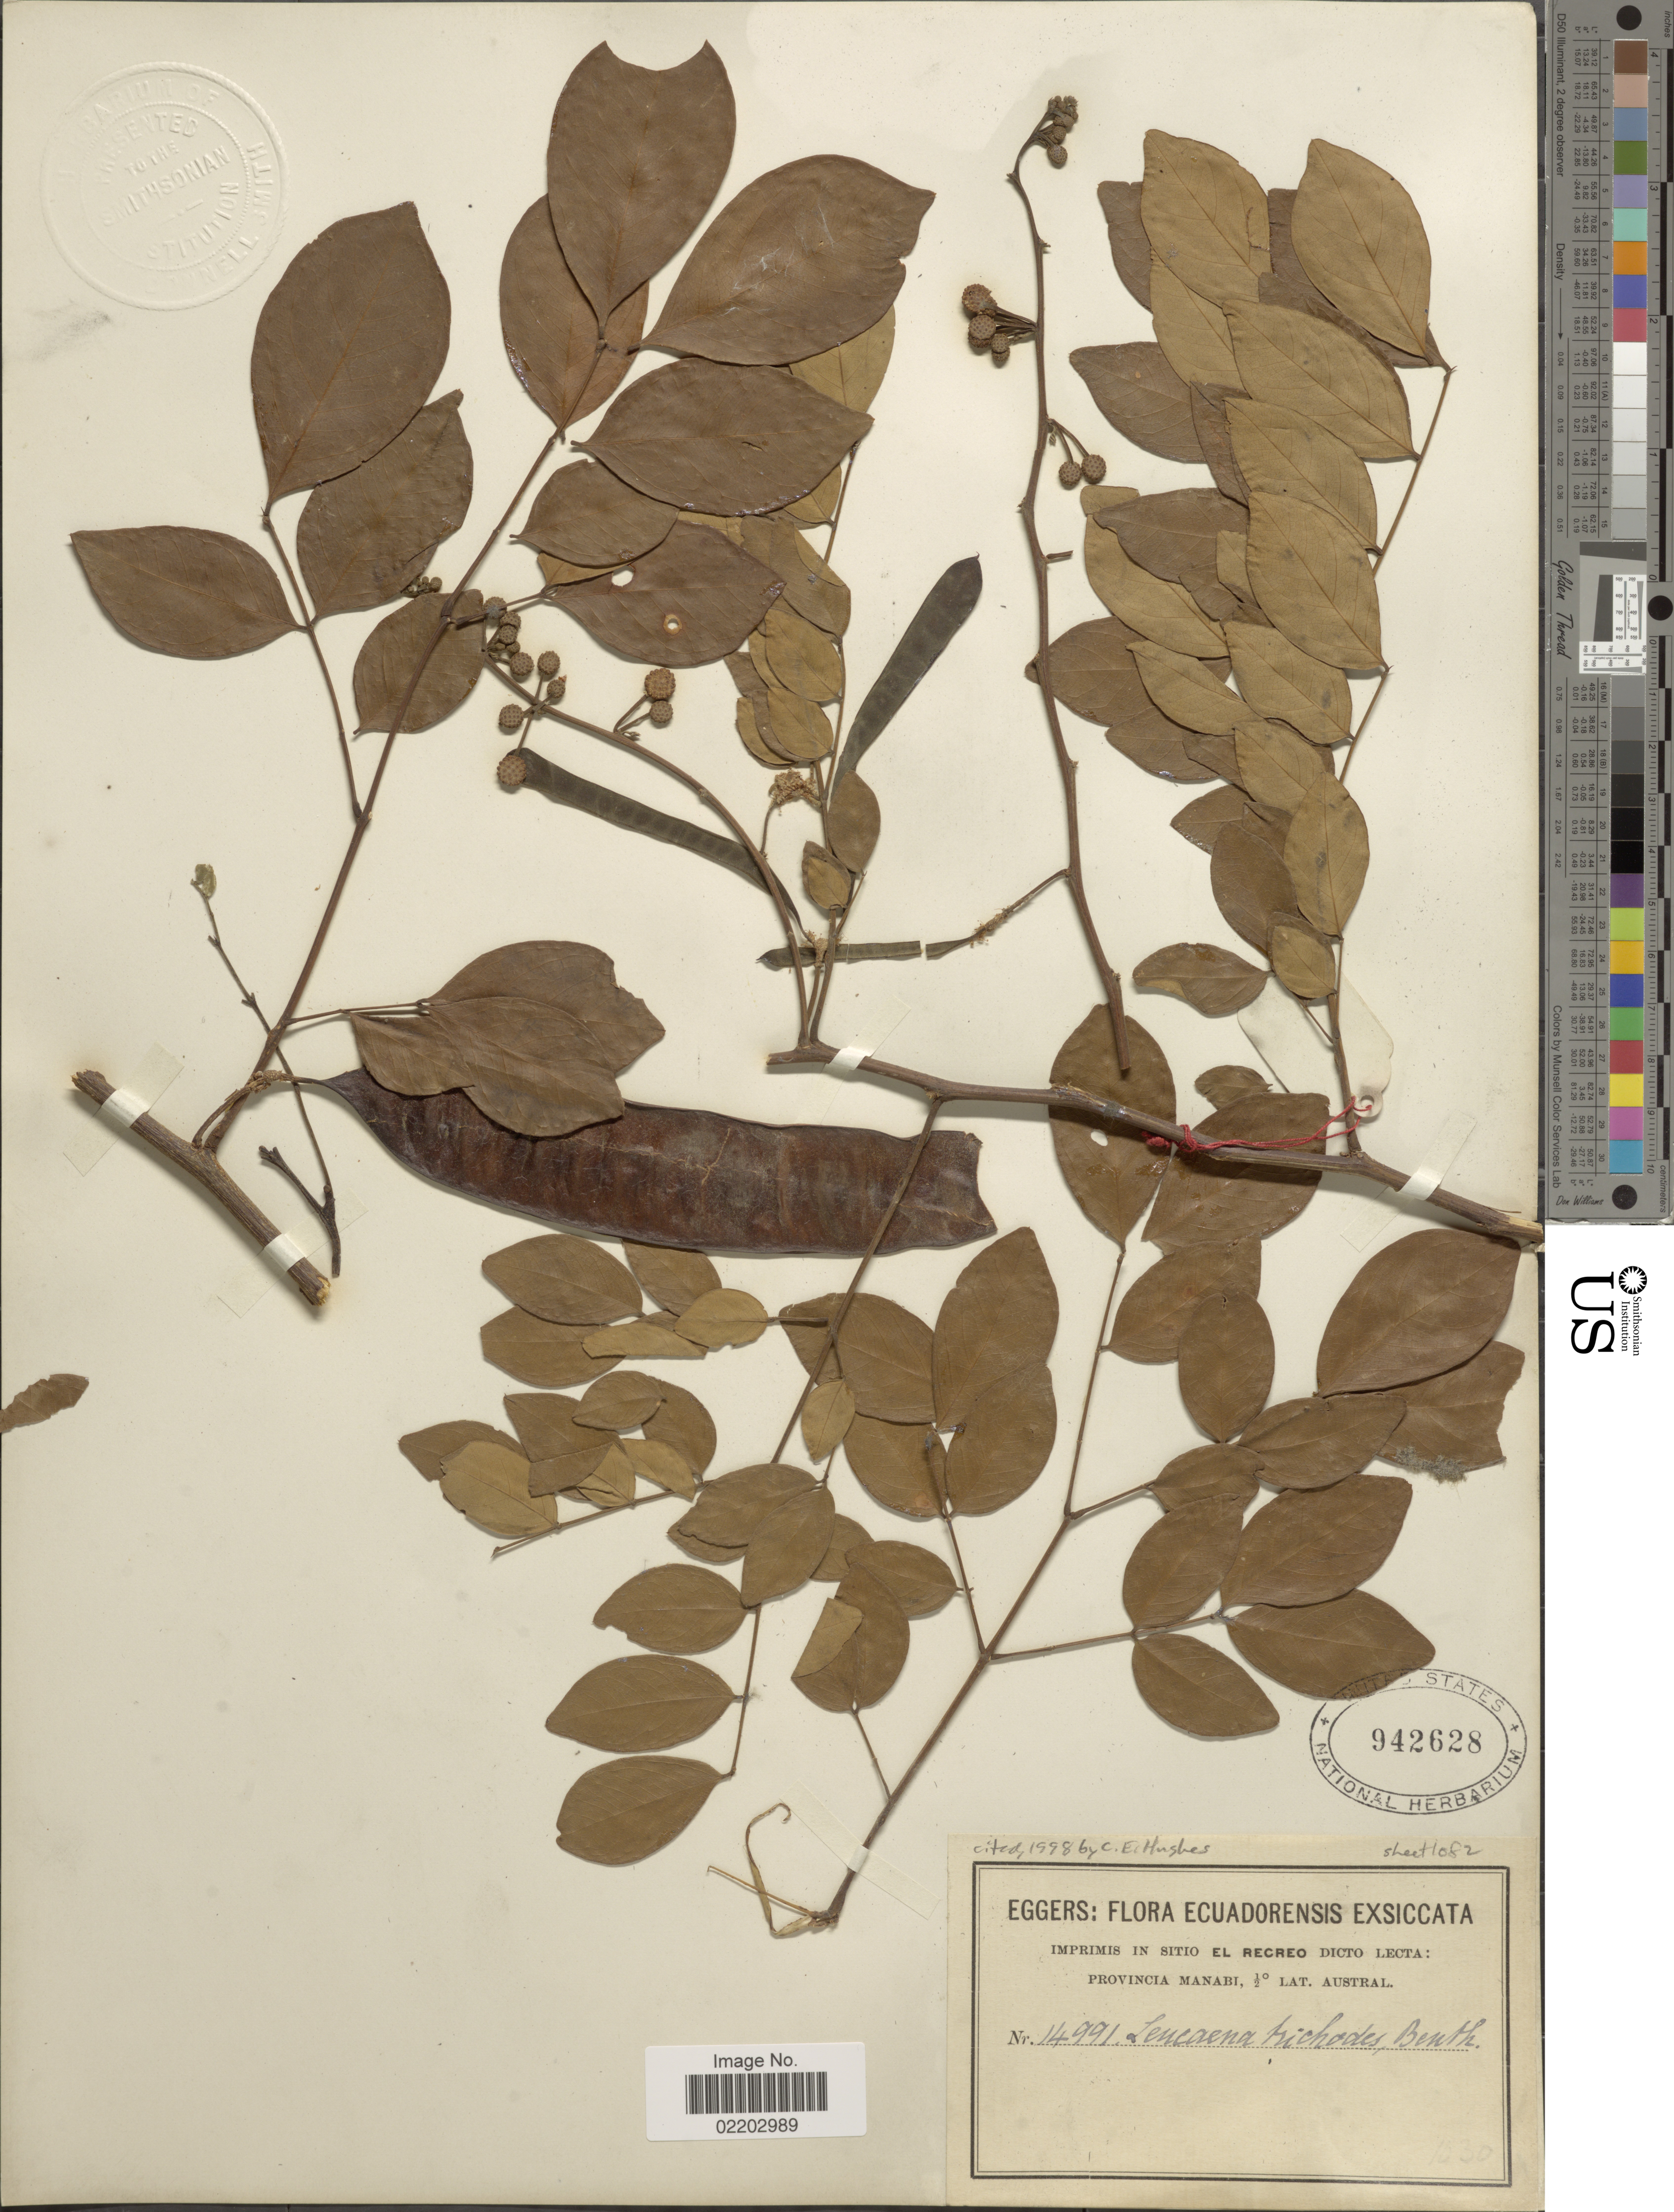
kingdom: Plantae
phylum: Tracheophyta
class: Magnoliopsida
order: Fabales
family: Fabaceae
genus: Leucaena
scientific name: Leucaena trichodes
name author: (Jacq.) Benth.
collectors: -. Eggers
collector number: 14991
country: Ecuador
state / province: Manabí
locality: Provincia Manabi, ½º. Lat. Austral.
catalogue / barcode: US 942628